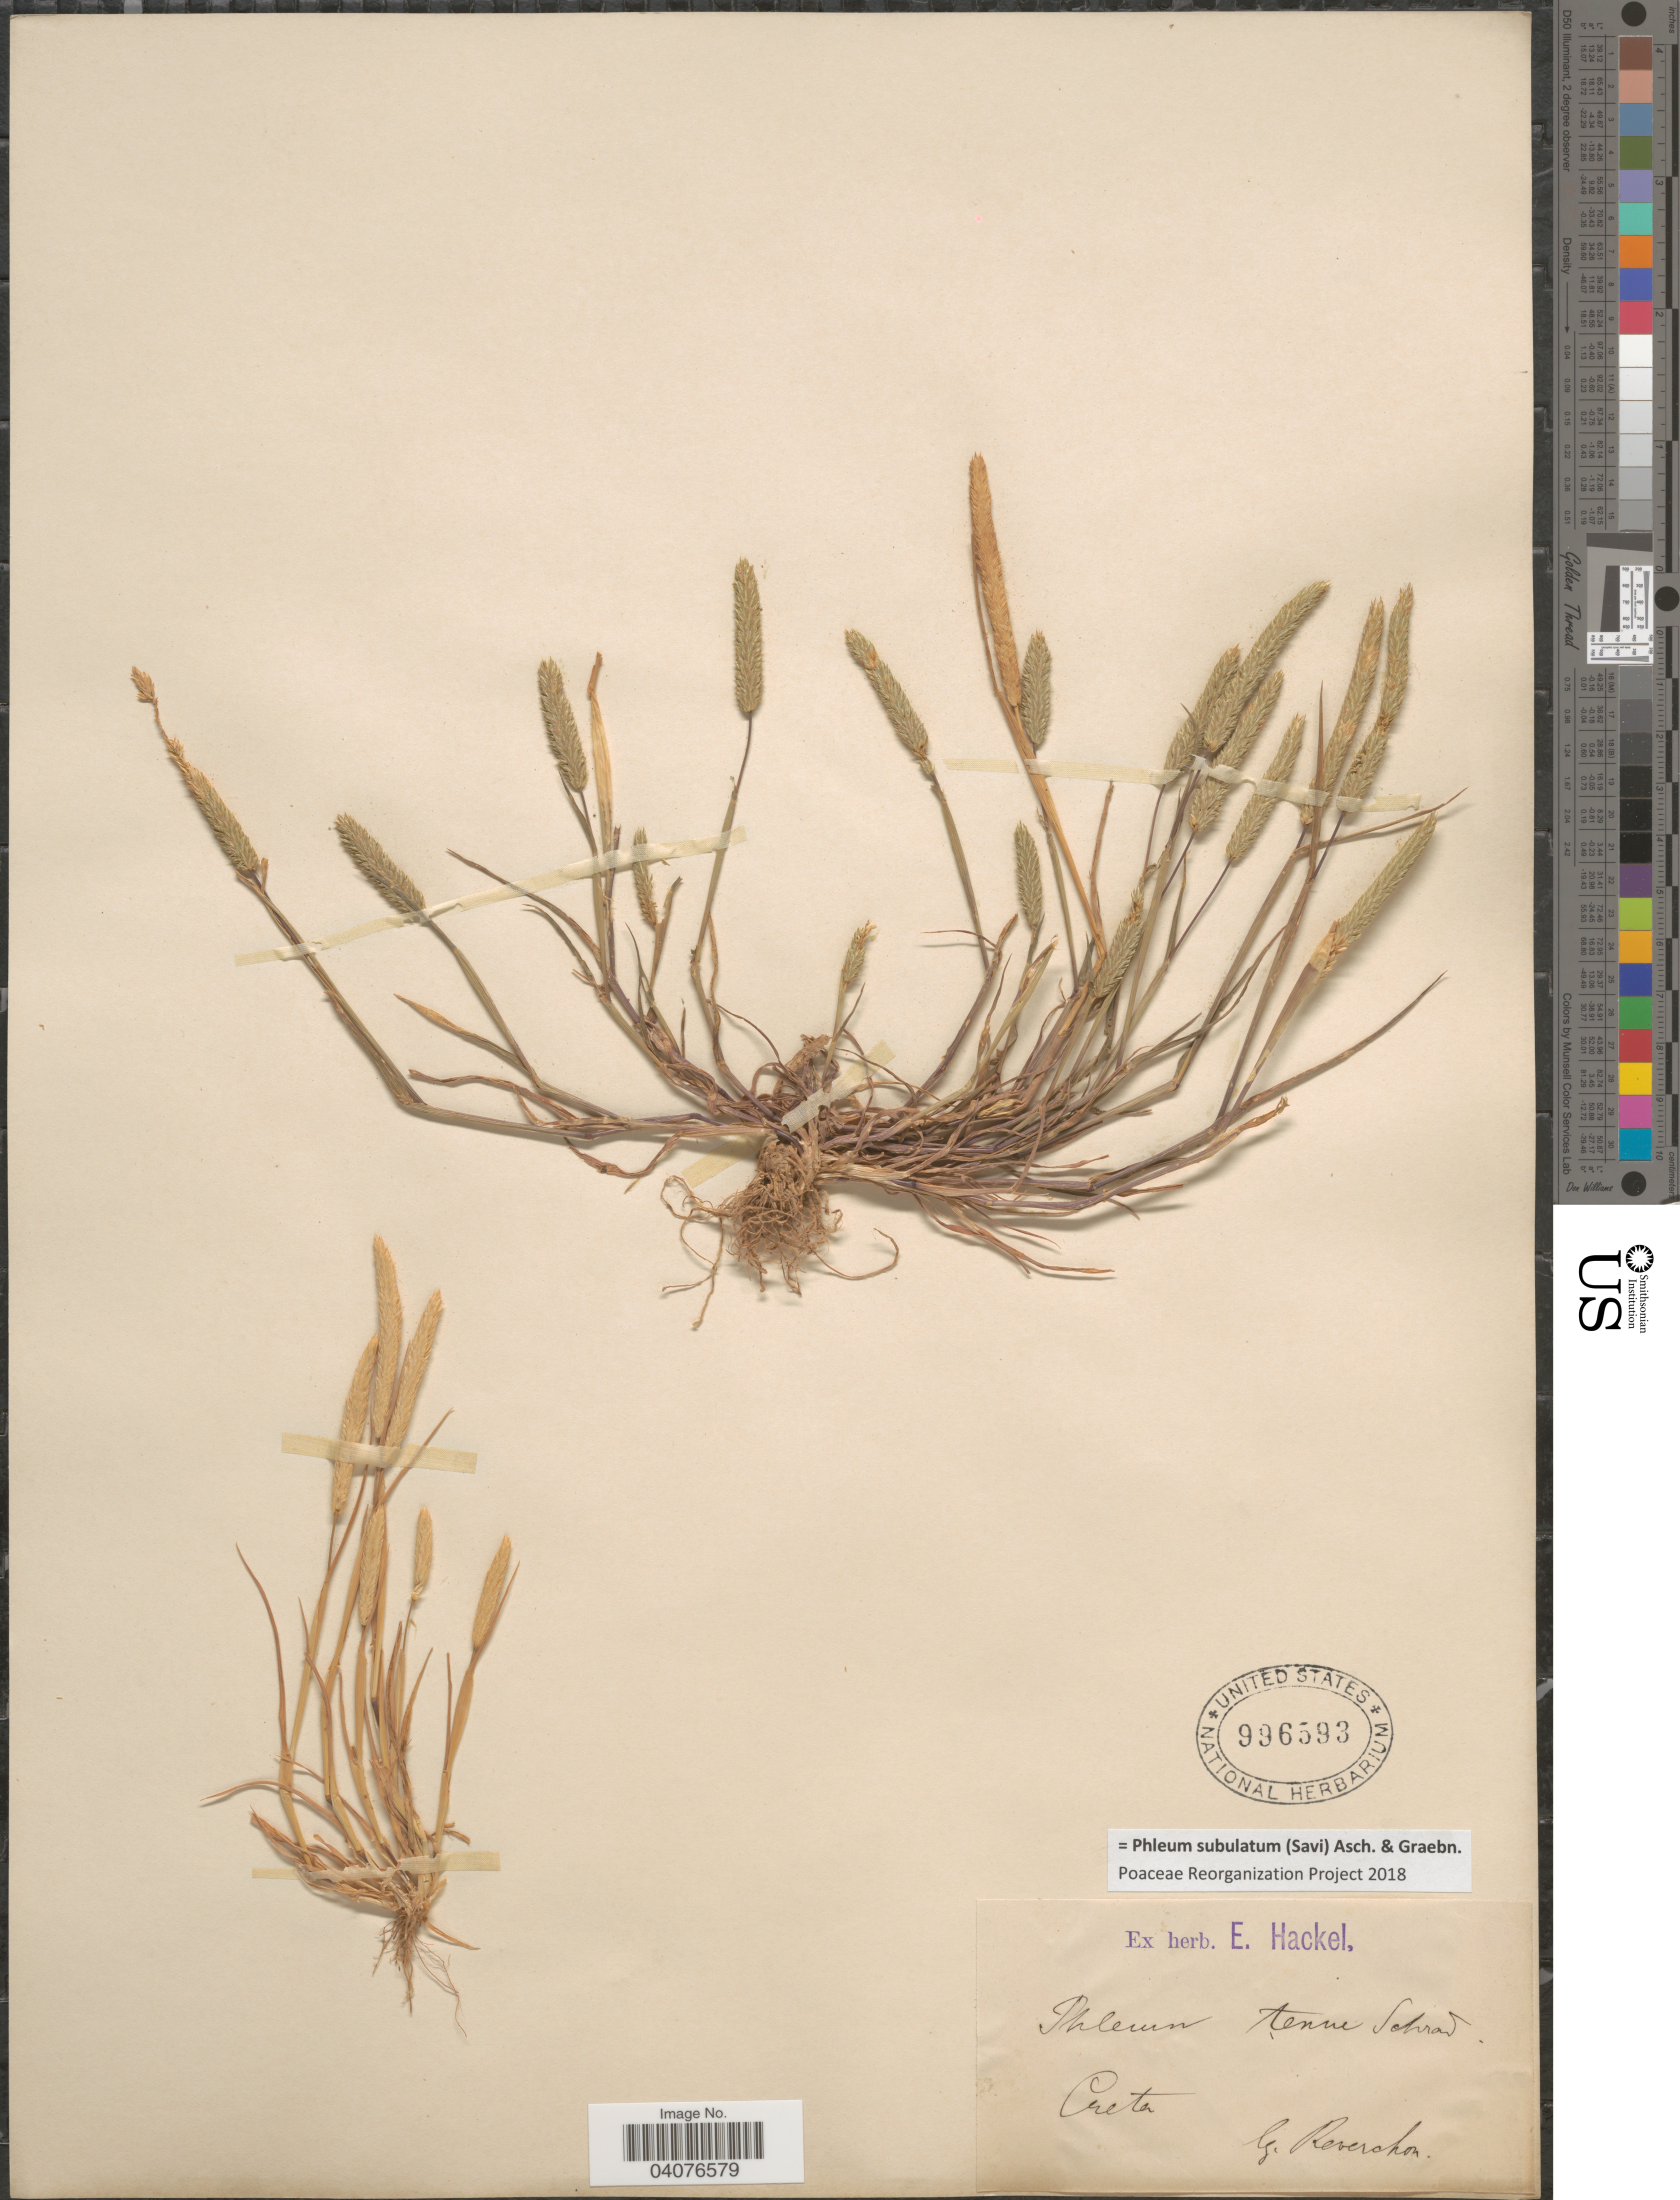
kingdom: Plantae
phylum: Tracheophyta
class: Liliopsida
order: Poales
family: Poaceae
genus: Phleum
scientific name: Phleum subulatum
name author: (Savi) Asch. & Graeb.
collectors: -. Reverchon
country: Greece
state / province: Crete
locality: Creta.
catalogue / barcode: US 996593